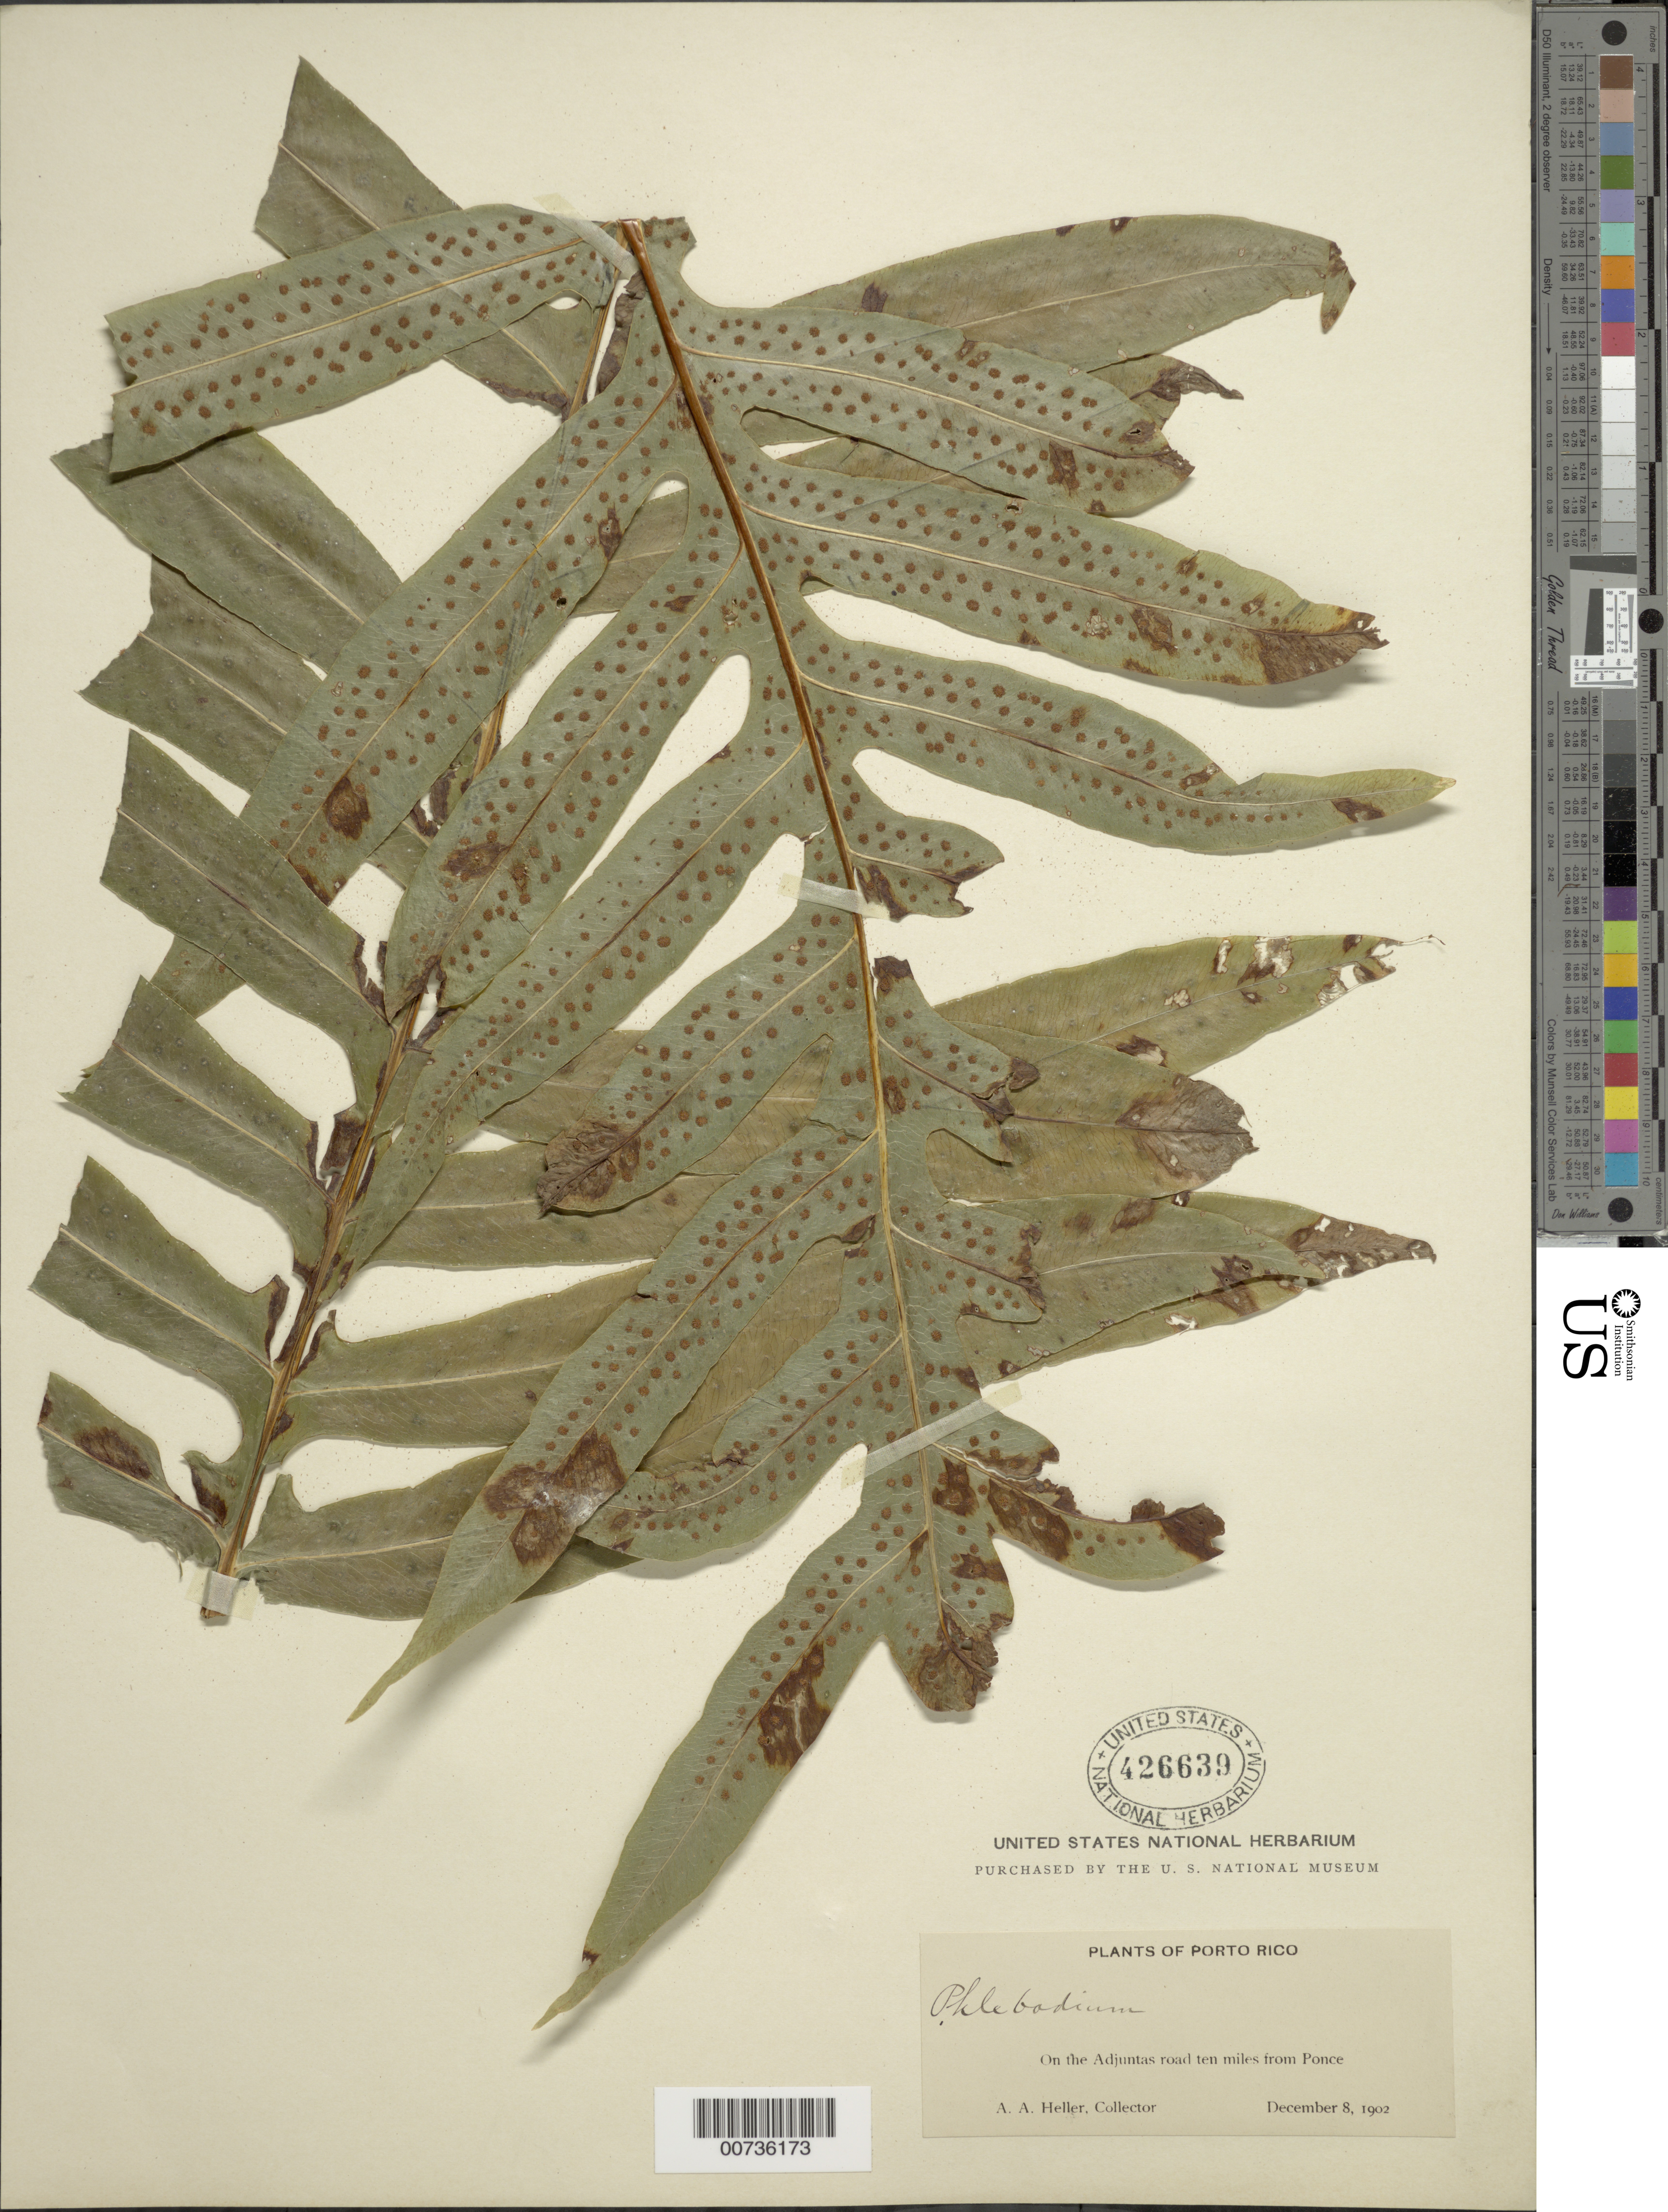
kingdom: Plantae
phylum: Tracheophyta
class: Polypodiopsida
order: Polypodiales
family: Polypodiaceae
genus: Phlebodium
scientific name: Phlebodium aureum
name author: (L.) J. Sm.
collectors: A. A. Heller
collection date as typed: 08 Dec 1902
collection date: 1902-12-08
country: Puerto Rico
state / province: Adjuntas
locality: Adjuntas Road ten miles from Ponce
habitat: On the road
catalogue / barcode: US 426639